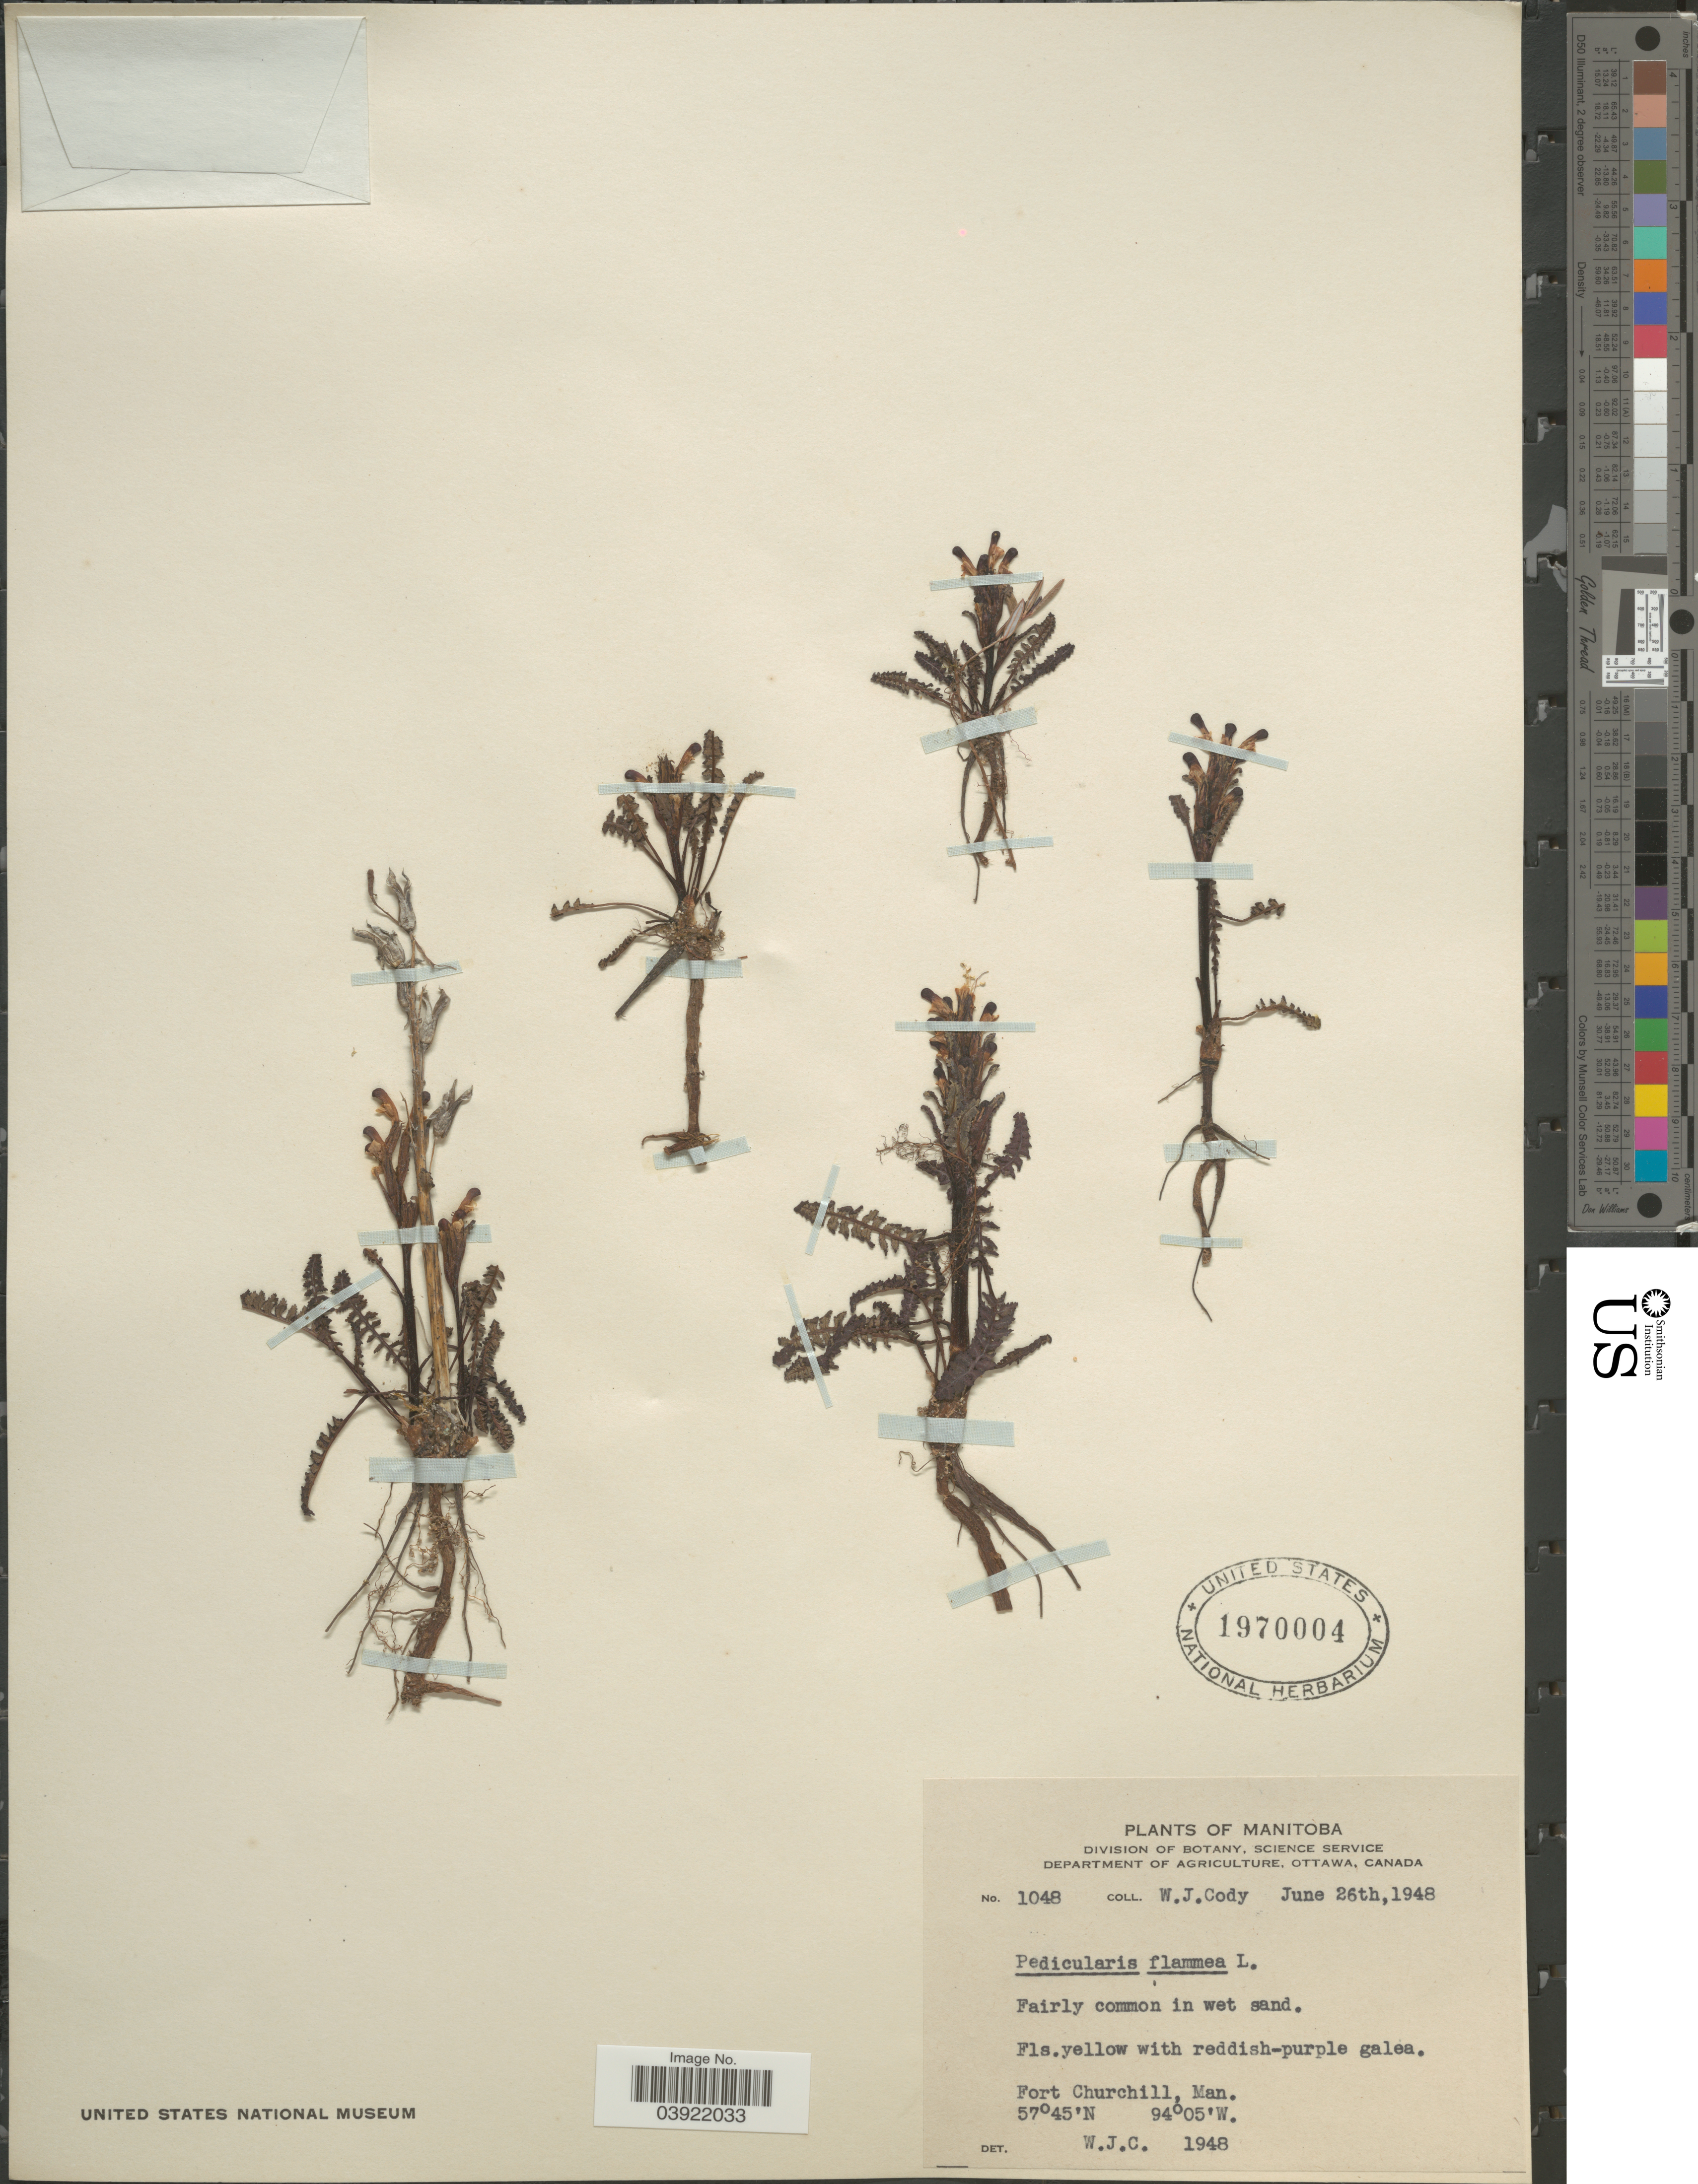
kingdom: Plantae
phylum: Tracheophyta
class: Magnoliopsida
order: Lamiales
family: Orobanchaceae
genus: Pedicularis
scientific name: Pedicularis flammea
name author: L.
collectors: W. Cody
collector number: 1048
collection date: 1948-06-26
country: Canada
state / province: Manitoba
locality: Fort Churchill.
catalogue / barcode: US 1970004